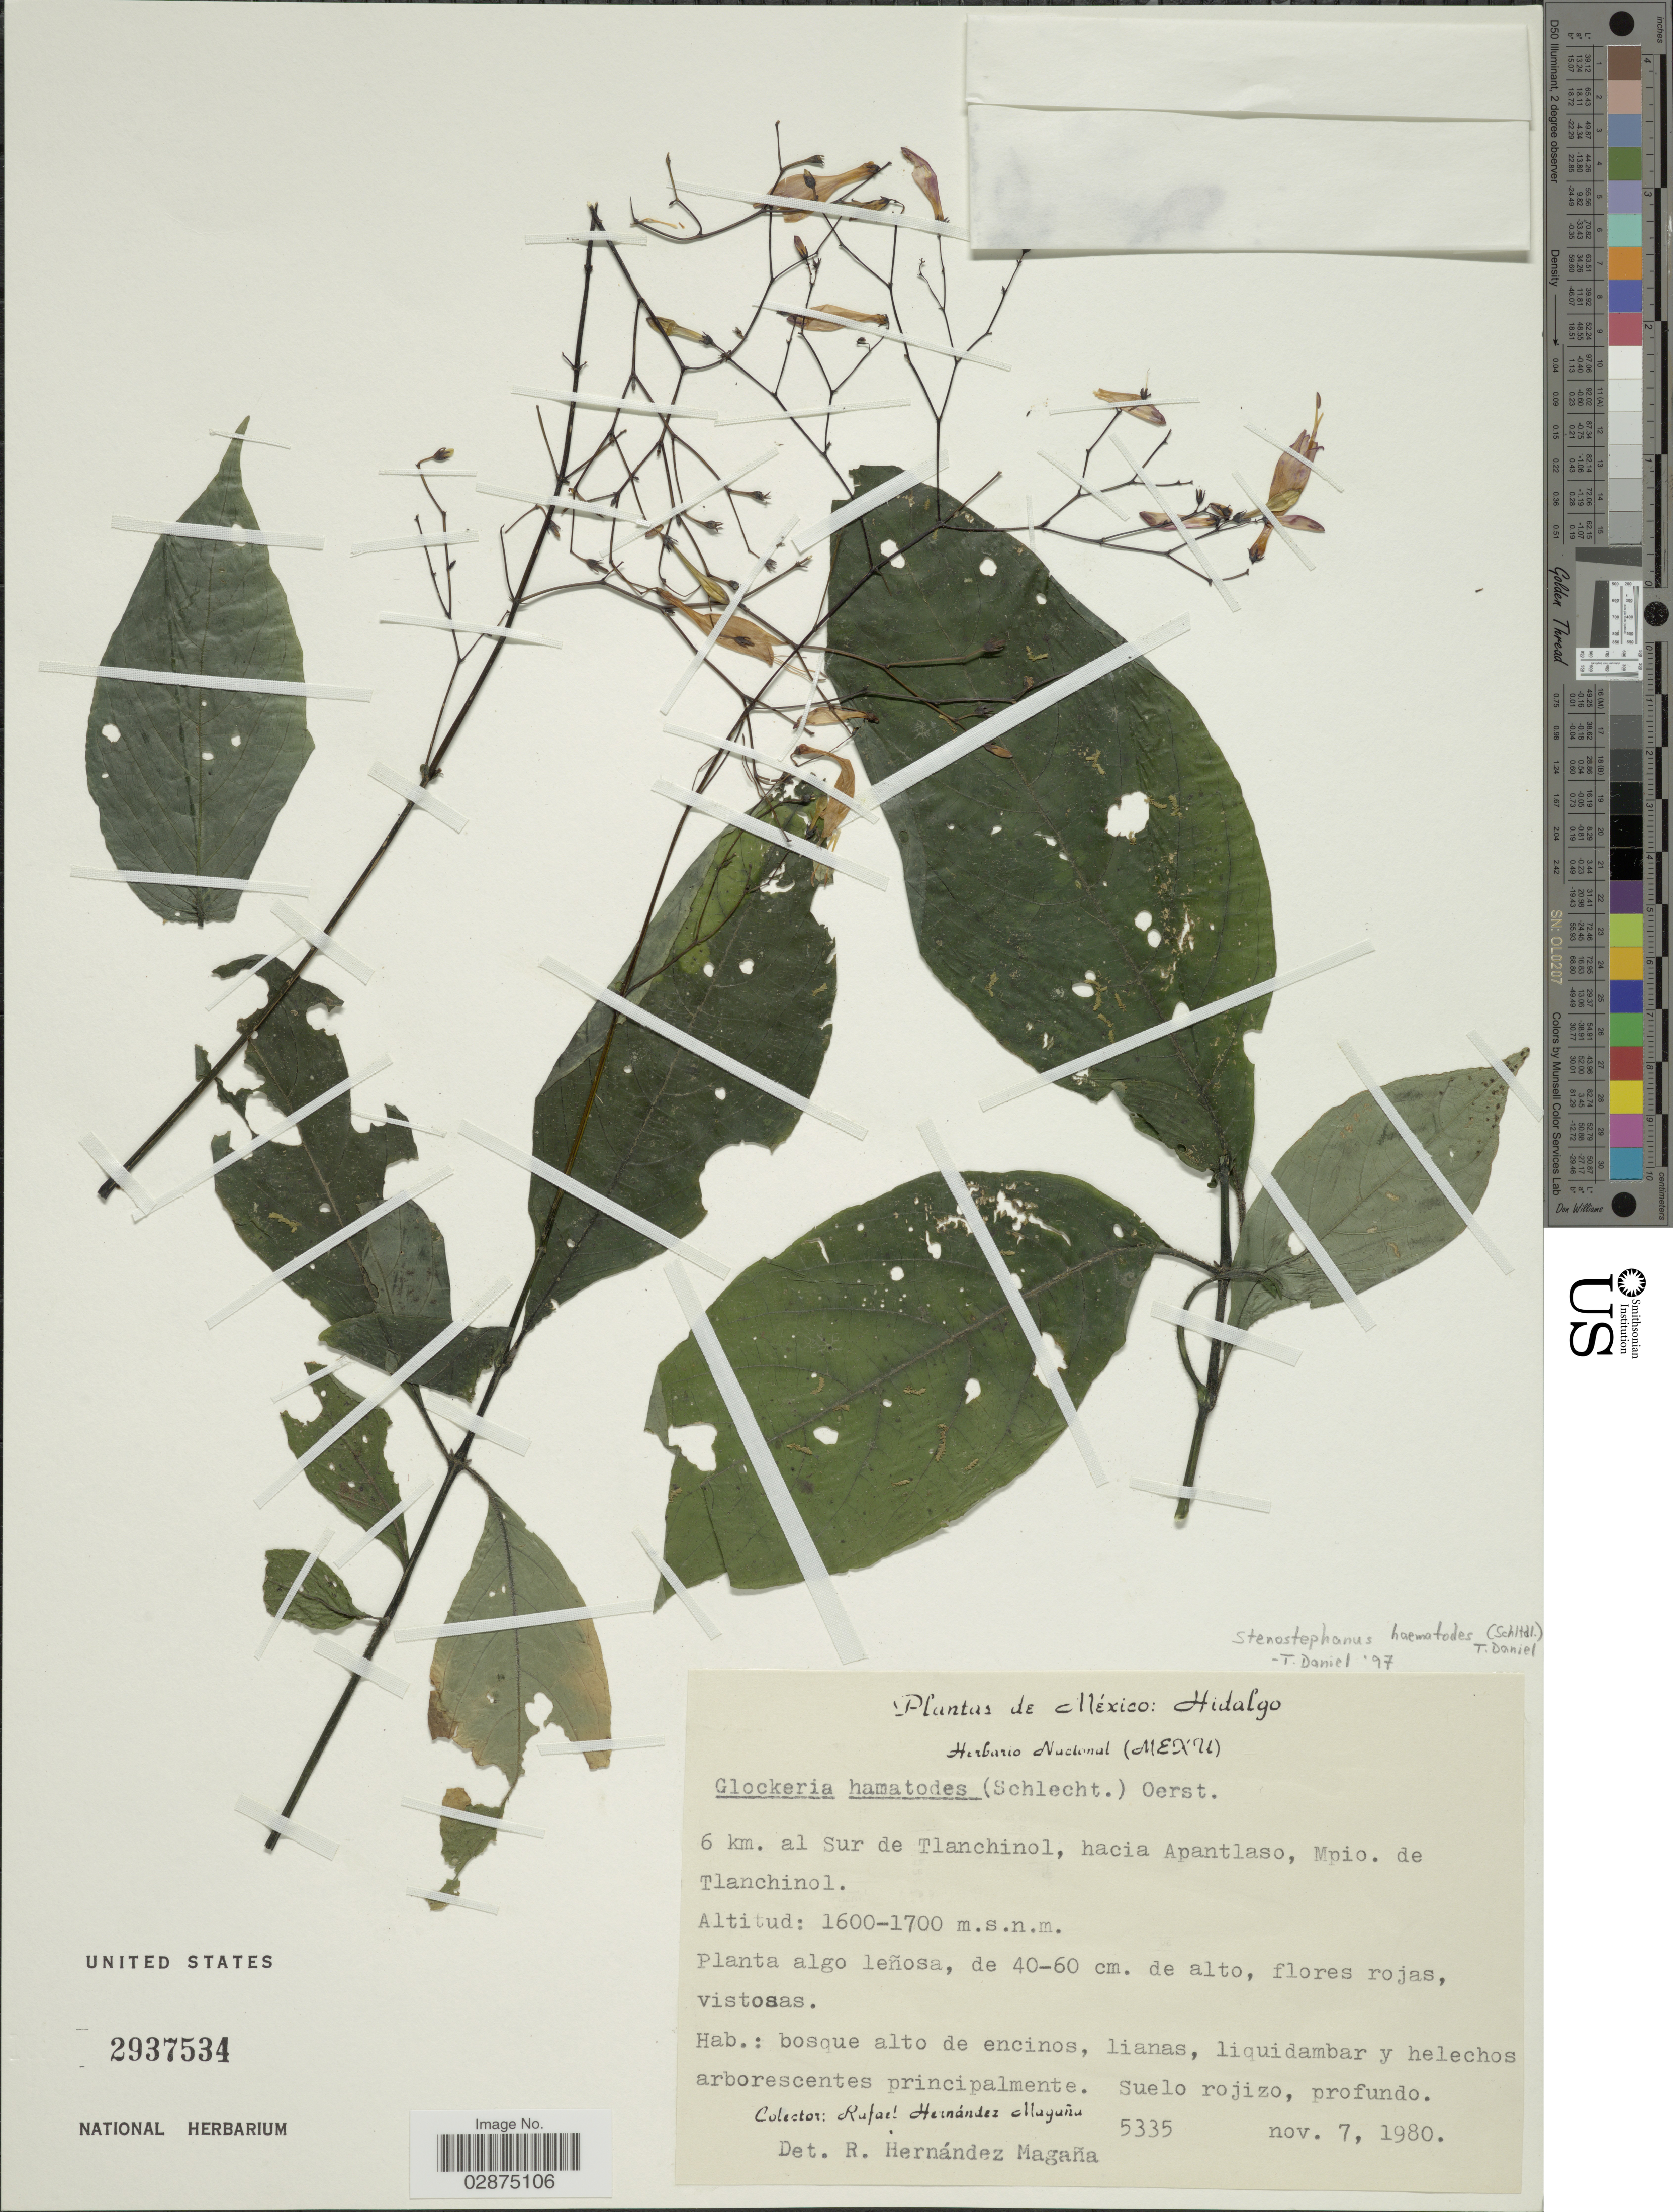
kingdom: Plantae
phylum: Tracheophyta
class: Magnoliopsida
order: Lamiales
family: Acanthaceae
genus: Stenostephanus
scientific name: Stenostephanus haematodes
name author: (Schltdl.) T.F. Daniel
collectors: R. Hernández-M.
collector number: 5335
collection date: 1980-11-07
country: Mexico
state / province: Hidalgo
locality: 6 km. al Sur de Tlanchinol, hacia Apantlaso, Mpio. de Tlanchinol.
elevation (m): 1600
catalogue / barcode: US 2937534